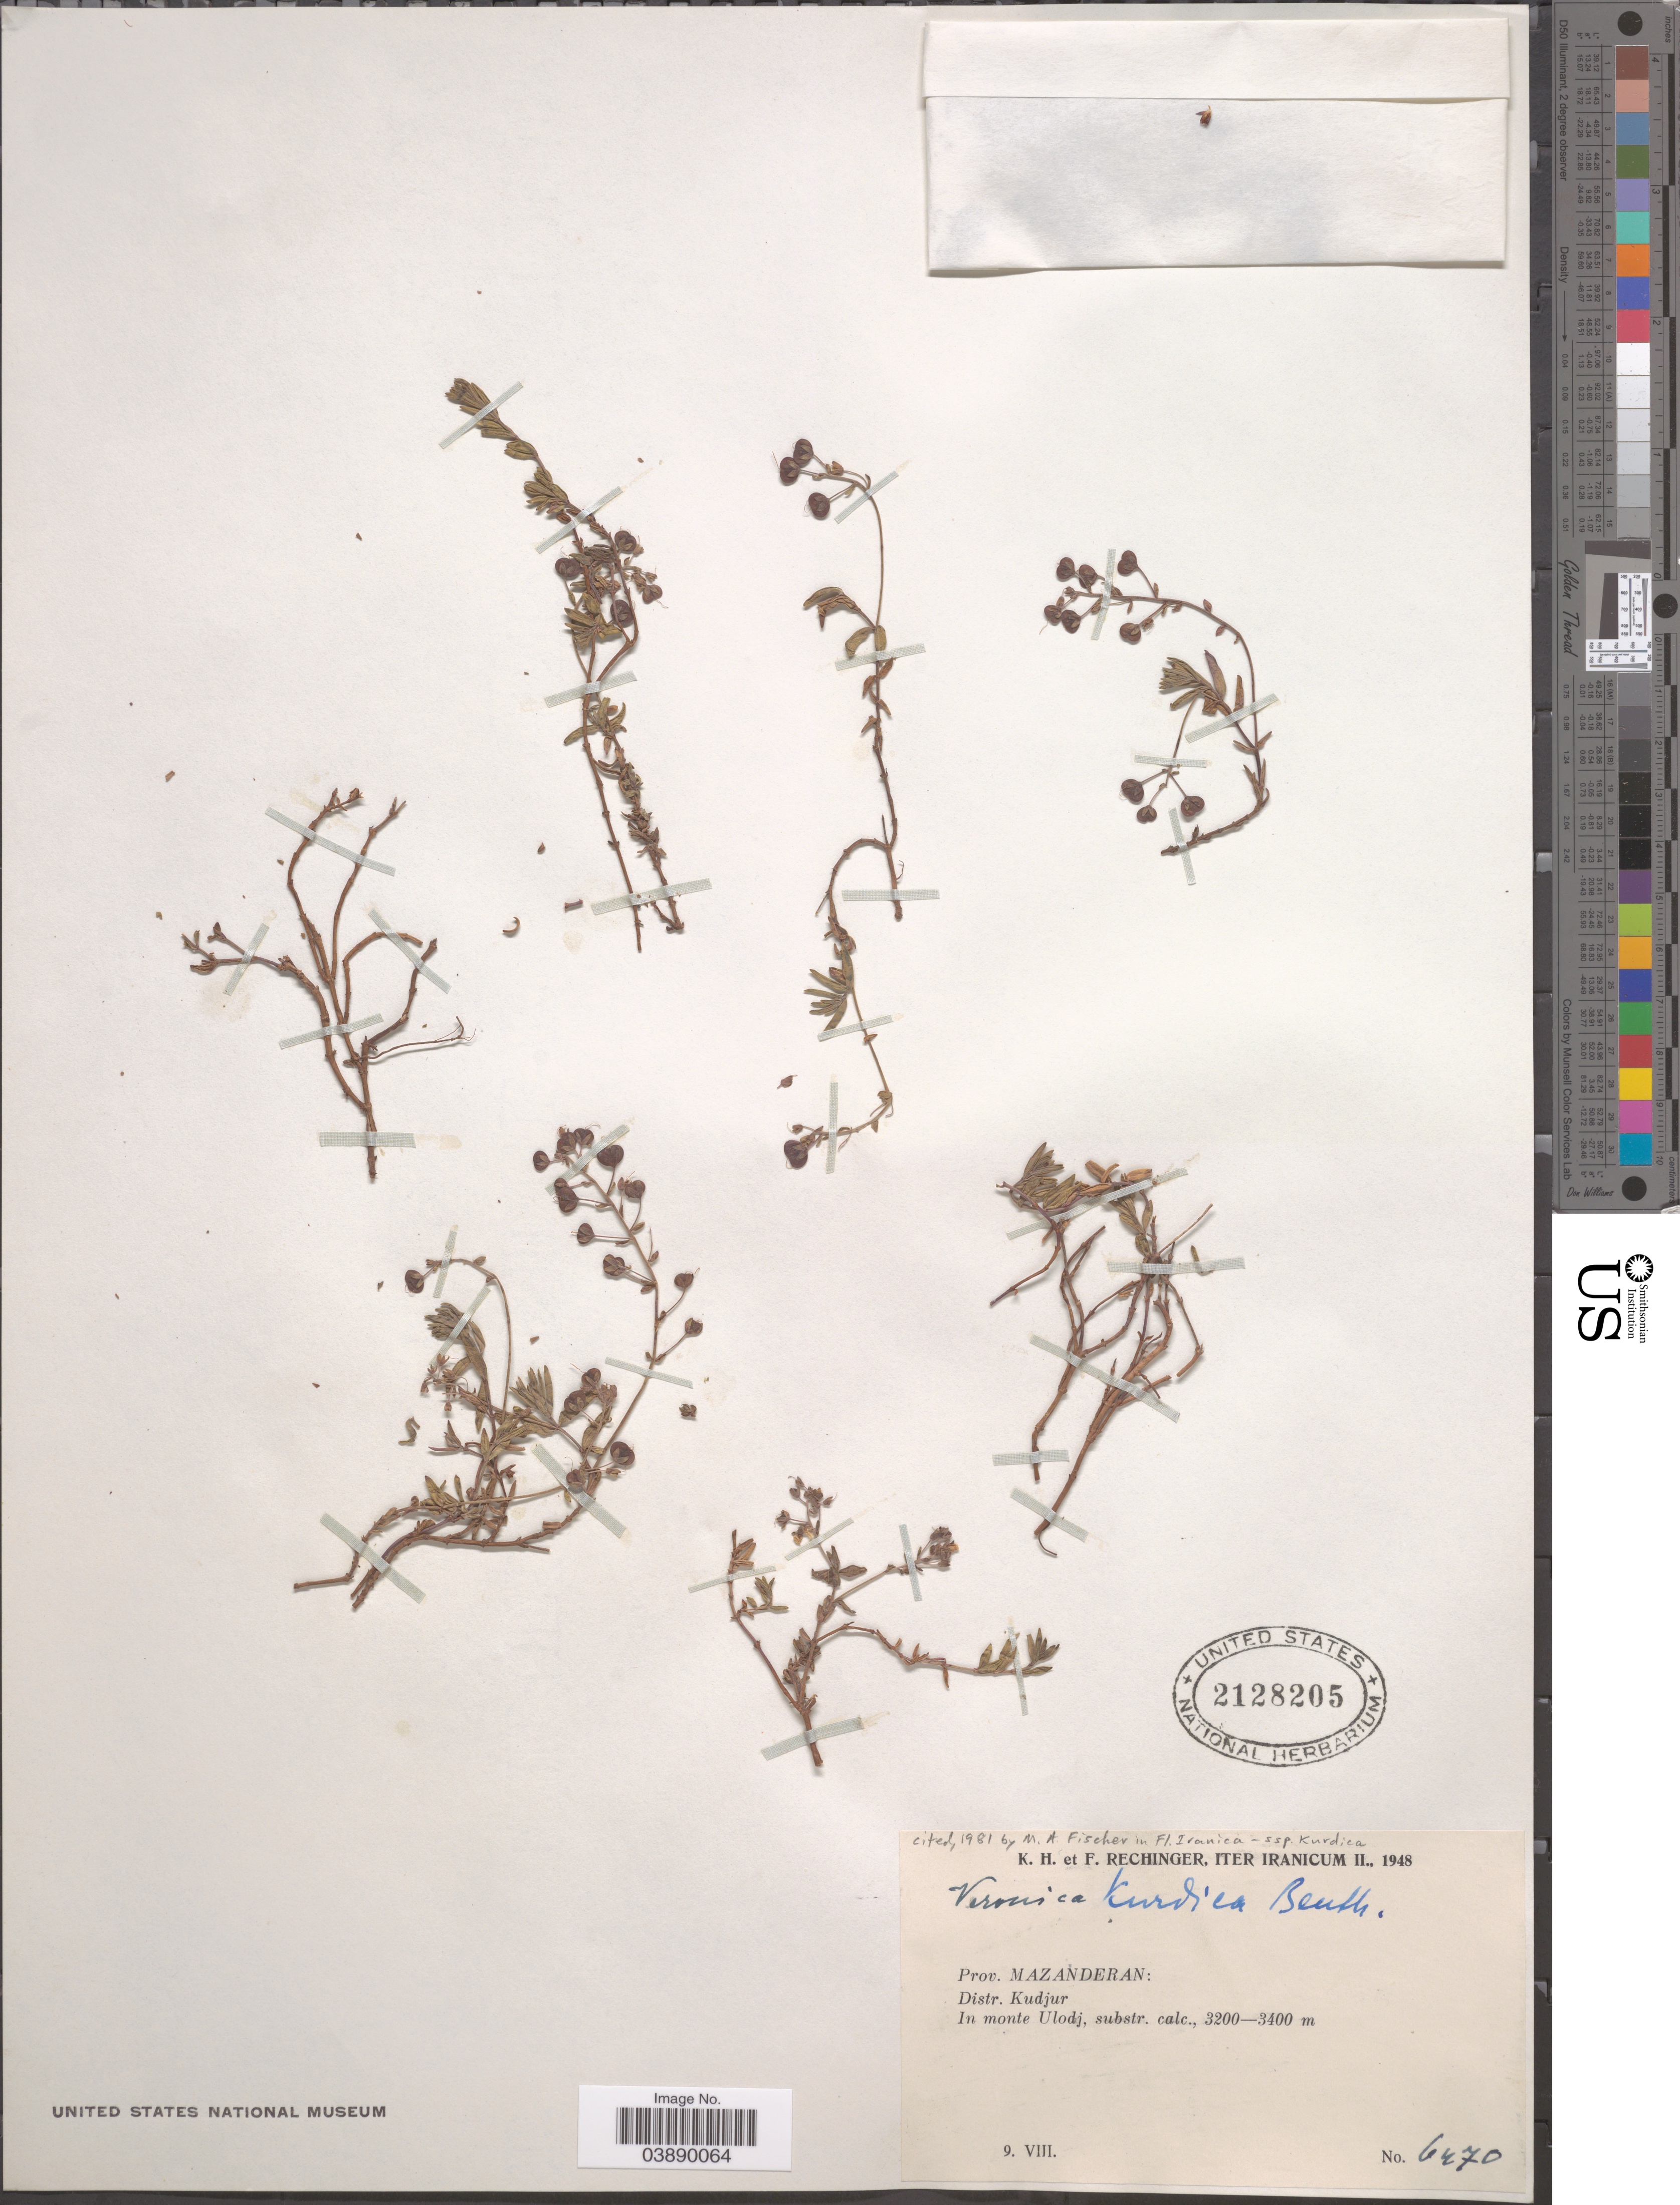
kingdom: Plantae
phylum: Tracheophyta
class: Magnoliopsida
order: Lamiales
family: Plantaginaceae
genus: Veronica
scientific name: Veronica kurdica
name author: Benth.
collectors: K. H. Rechinger & F. Rechinger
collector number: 6470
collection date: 1948-08-09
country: Iran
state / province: Mazandaran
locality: Prov. Mazanderan: Distr. Kudjur, In monte Ulodj.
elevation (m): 3200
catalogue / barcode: US 2128205